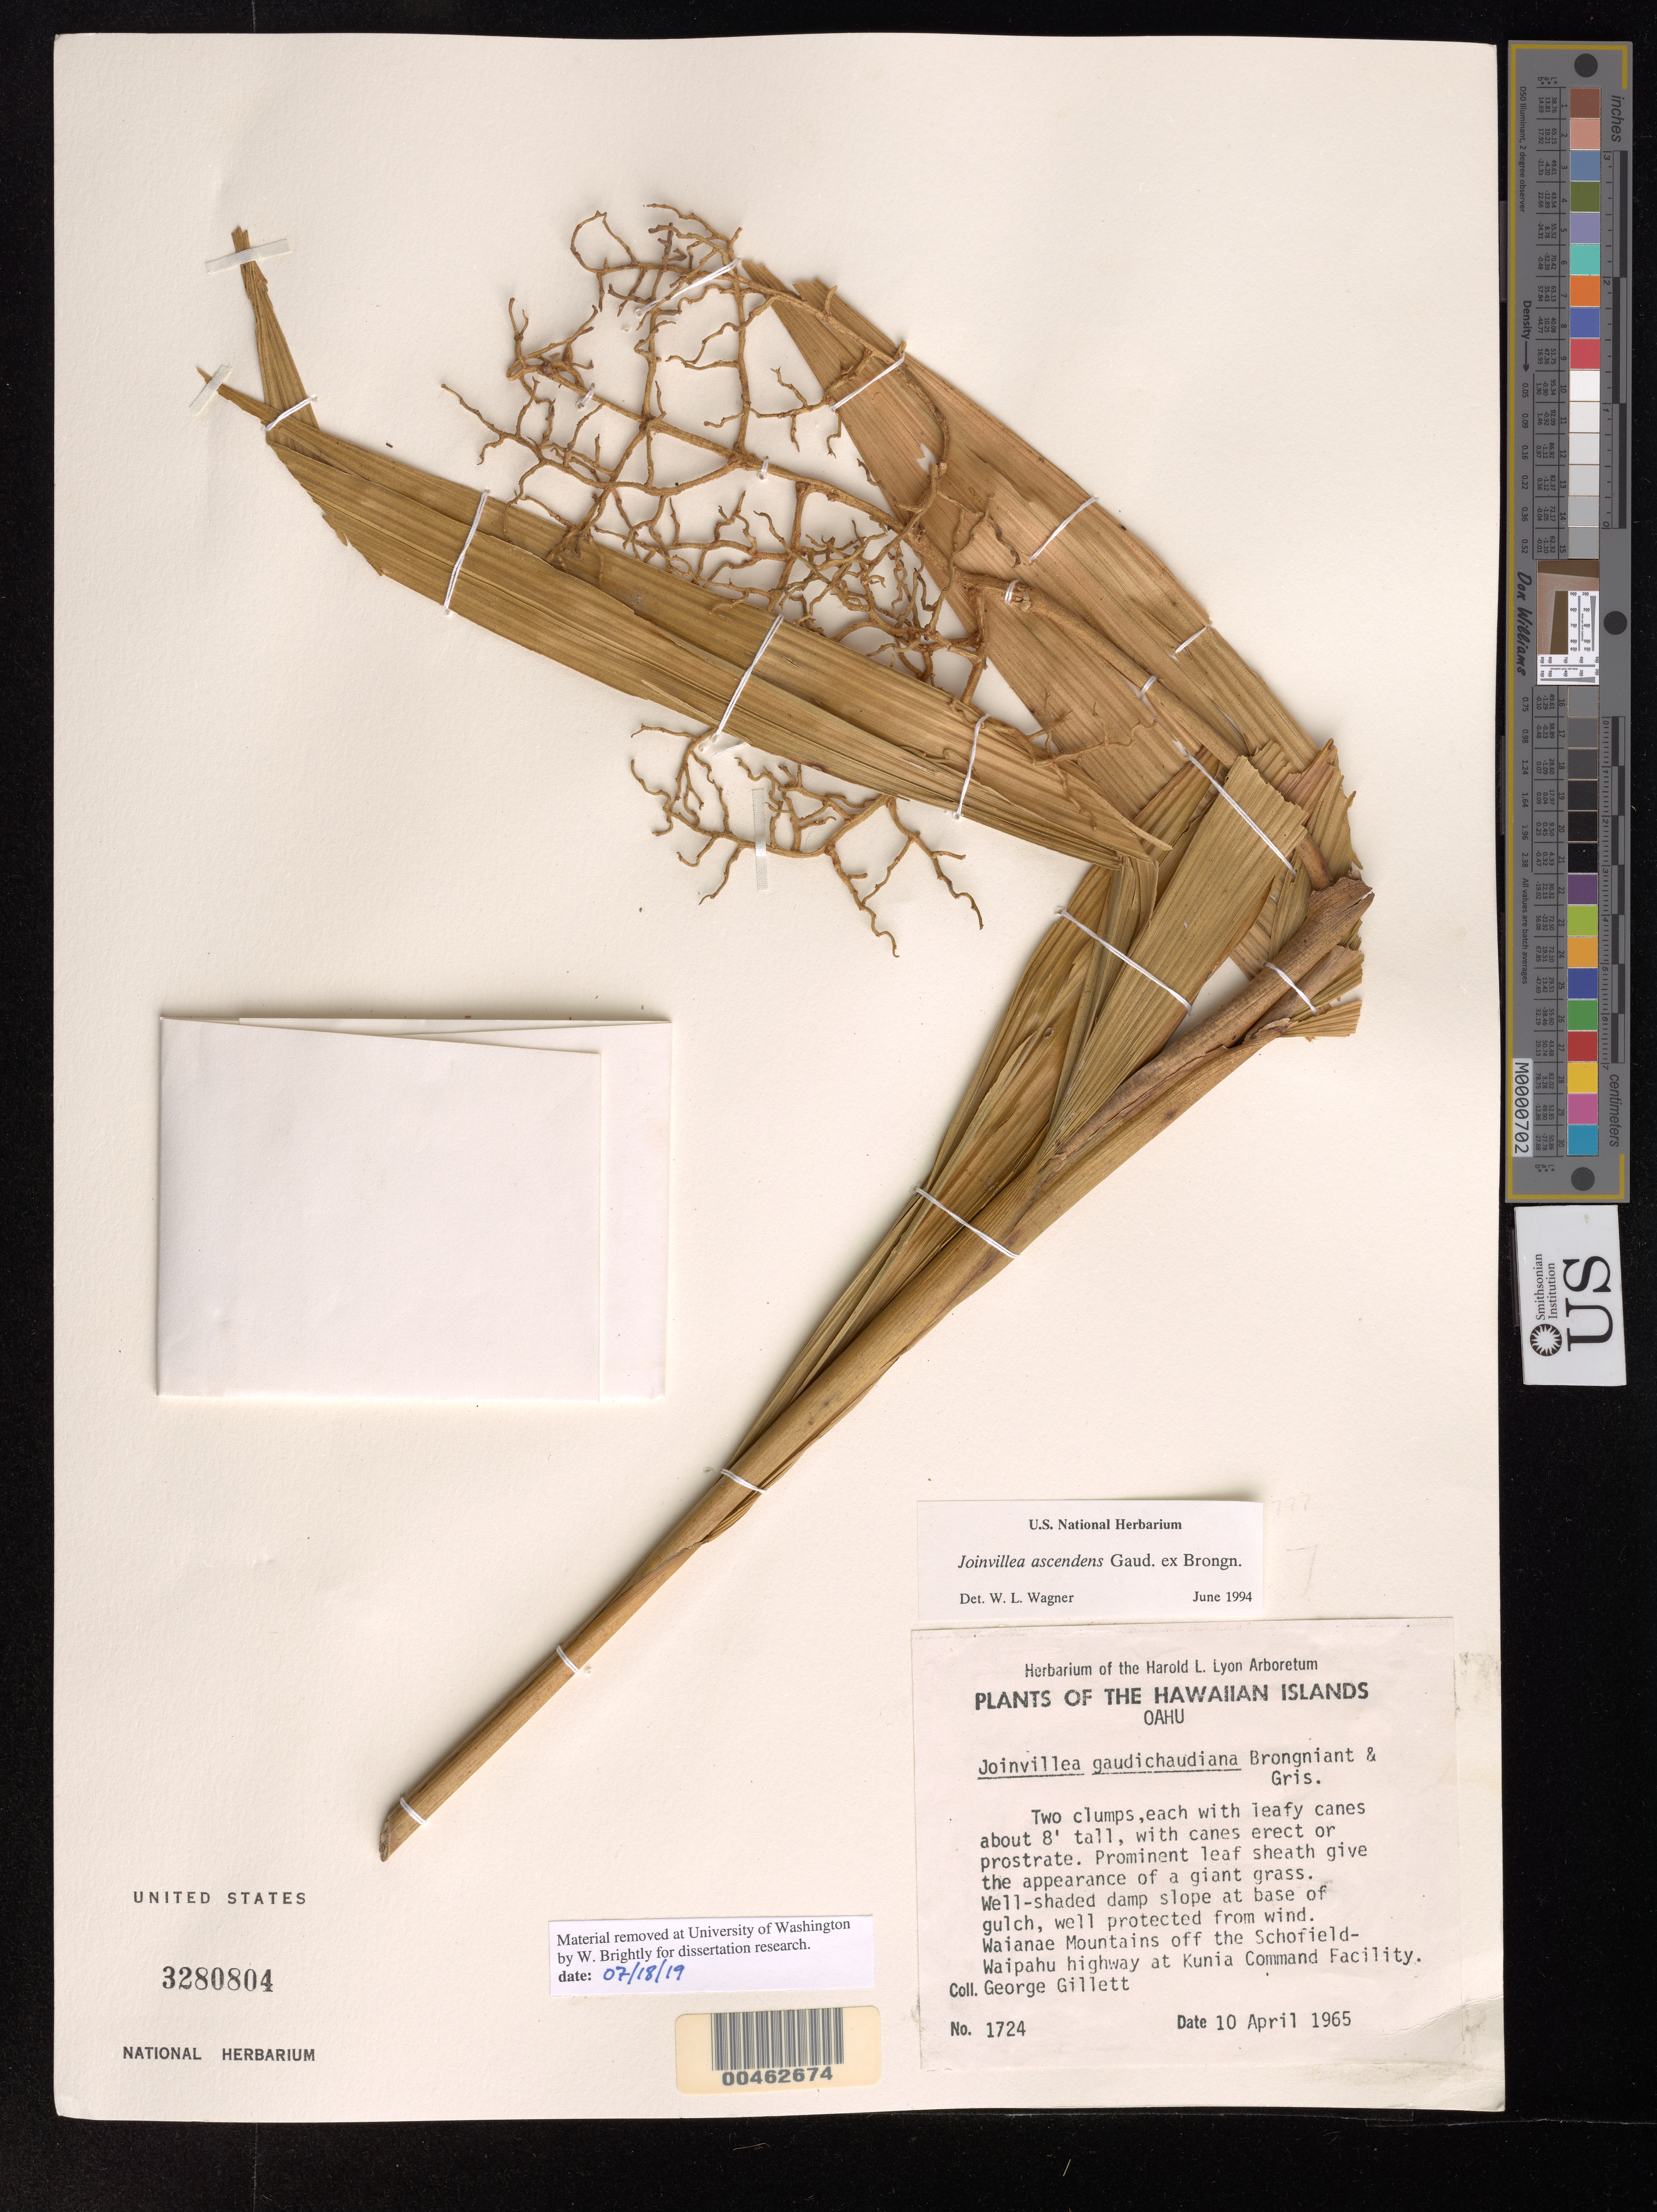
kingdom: Plantae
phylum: Tracheophyta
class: Liliopsida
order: Poales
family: Joinvilleaceae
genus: Joinvillea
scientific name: Joinvillea ascendens subsp. ascendens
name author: Gaudich. ex Brongn. & Gris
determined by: Wagner, W. L., (BOT), Smithsonian Institution - National Museum of Natural History (UNITED STATES)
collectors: G. Gillett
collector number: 1724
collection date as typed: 10 Apr 1965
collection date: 1965-04-10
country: United States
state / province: Hawaii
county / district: Honolulu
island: Oahu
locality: Waianae Mts. off the Schofield-Waipahu hwy. at Kunia Command Facility.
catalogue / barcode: US 3280804